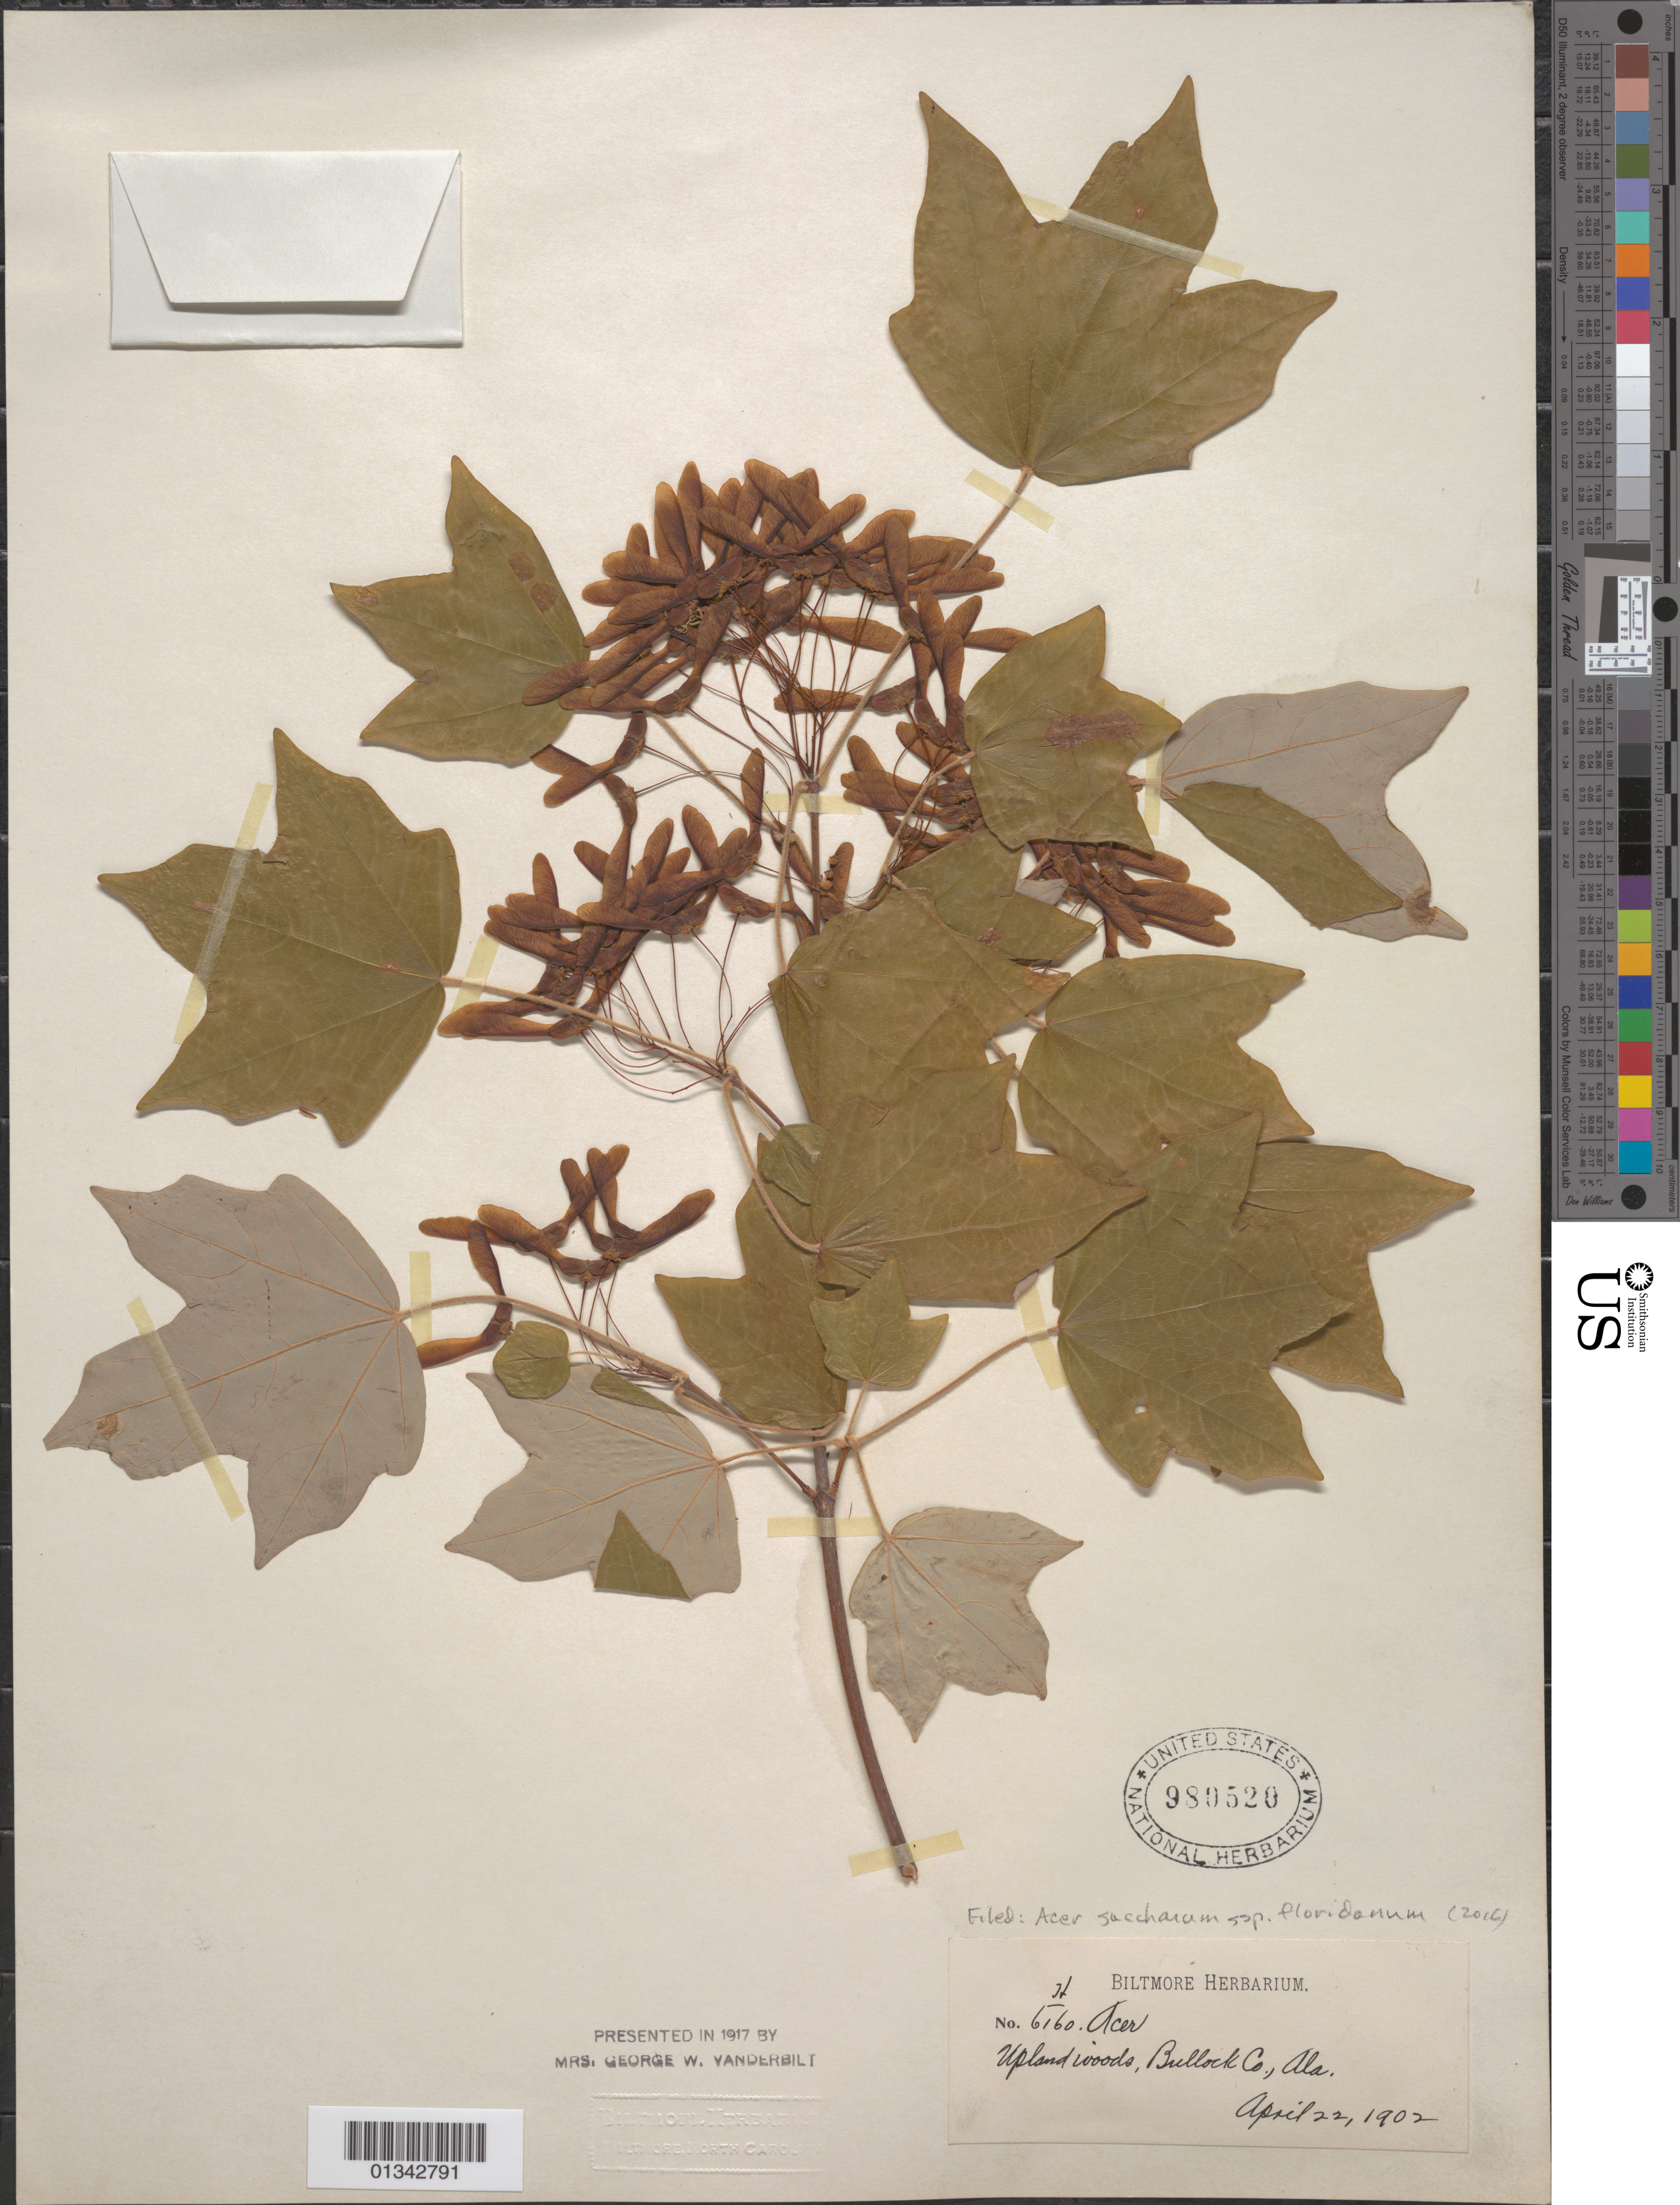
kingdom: Plantae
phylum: Tracheophyta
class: Magnoliopsida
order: Sapindales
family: Sapindaceae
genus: Acer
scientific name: Acer saccharum subsp. floridanum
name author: (Chapm.) Desmarais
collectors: Biltmore Herbarium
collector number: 6160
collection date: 1902-04-22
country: United States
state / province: Alabama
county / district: Bullock County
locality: Bullock Co.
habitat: Upland woods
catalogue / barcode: US 980520